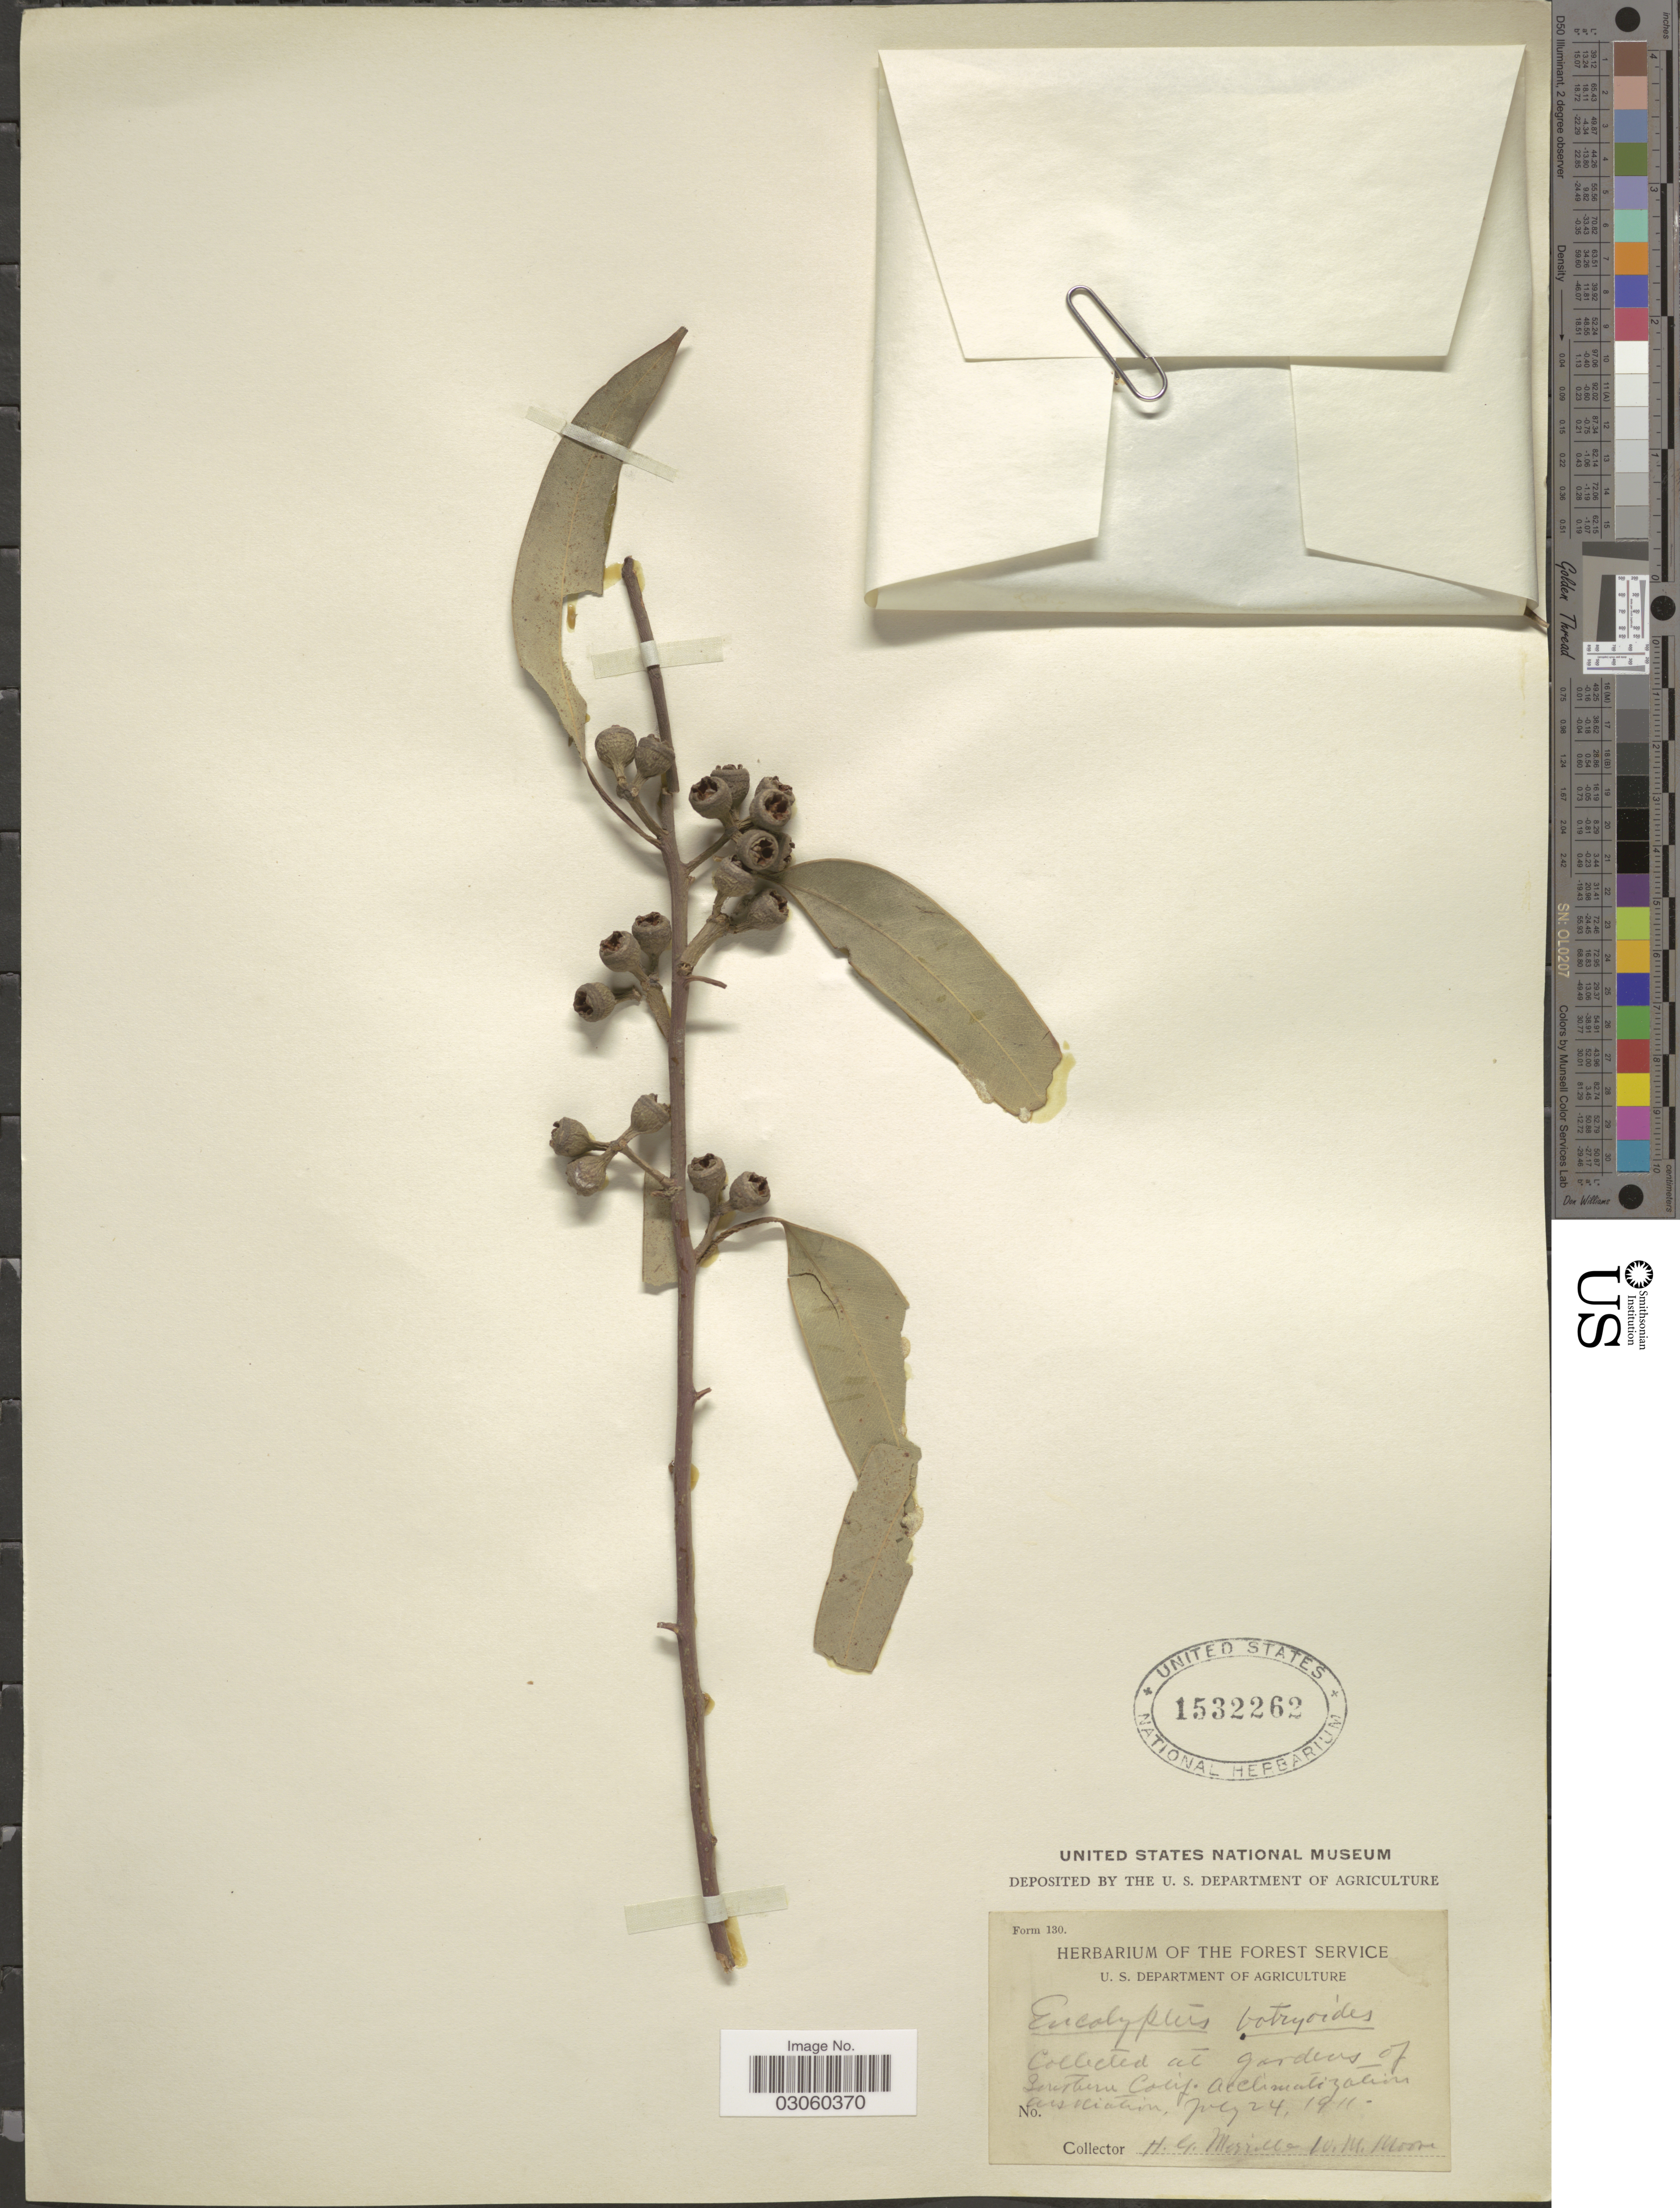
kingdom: Plantae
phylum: Tracheophyta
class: Magnoliopsida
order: Myrtales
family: Myrtaceae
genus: Eucalyptus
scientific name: Eucalyptus botryoides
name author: Sm.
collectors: H. Merrill & W. Moore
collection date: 1911-07-24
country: United States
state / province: California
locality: At gardens of Southern Calif.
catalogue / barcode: US 1532262